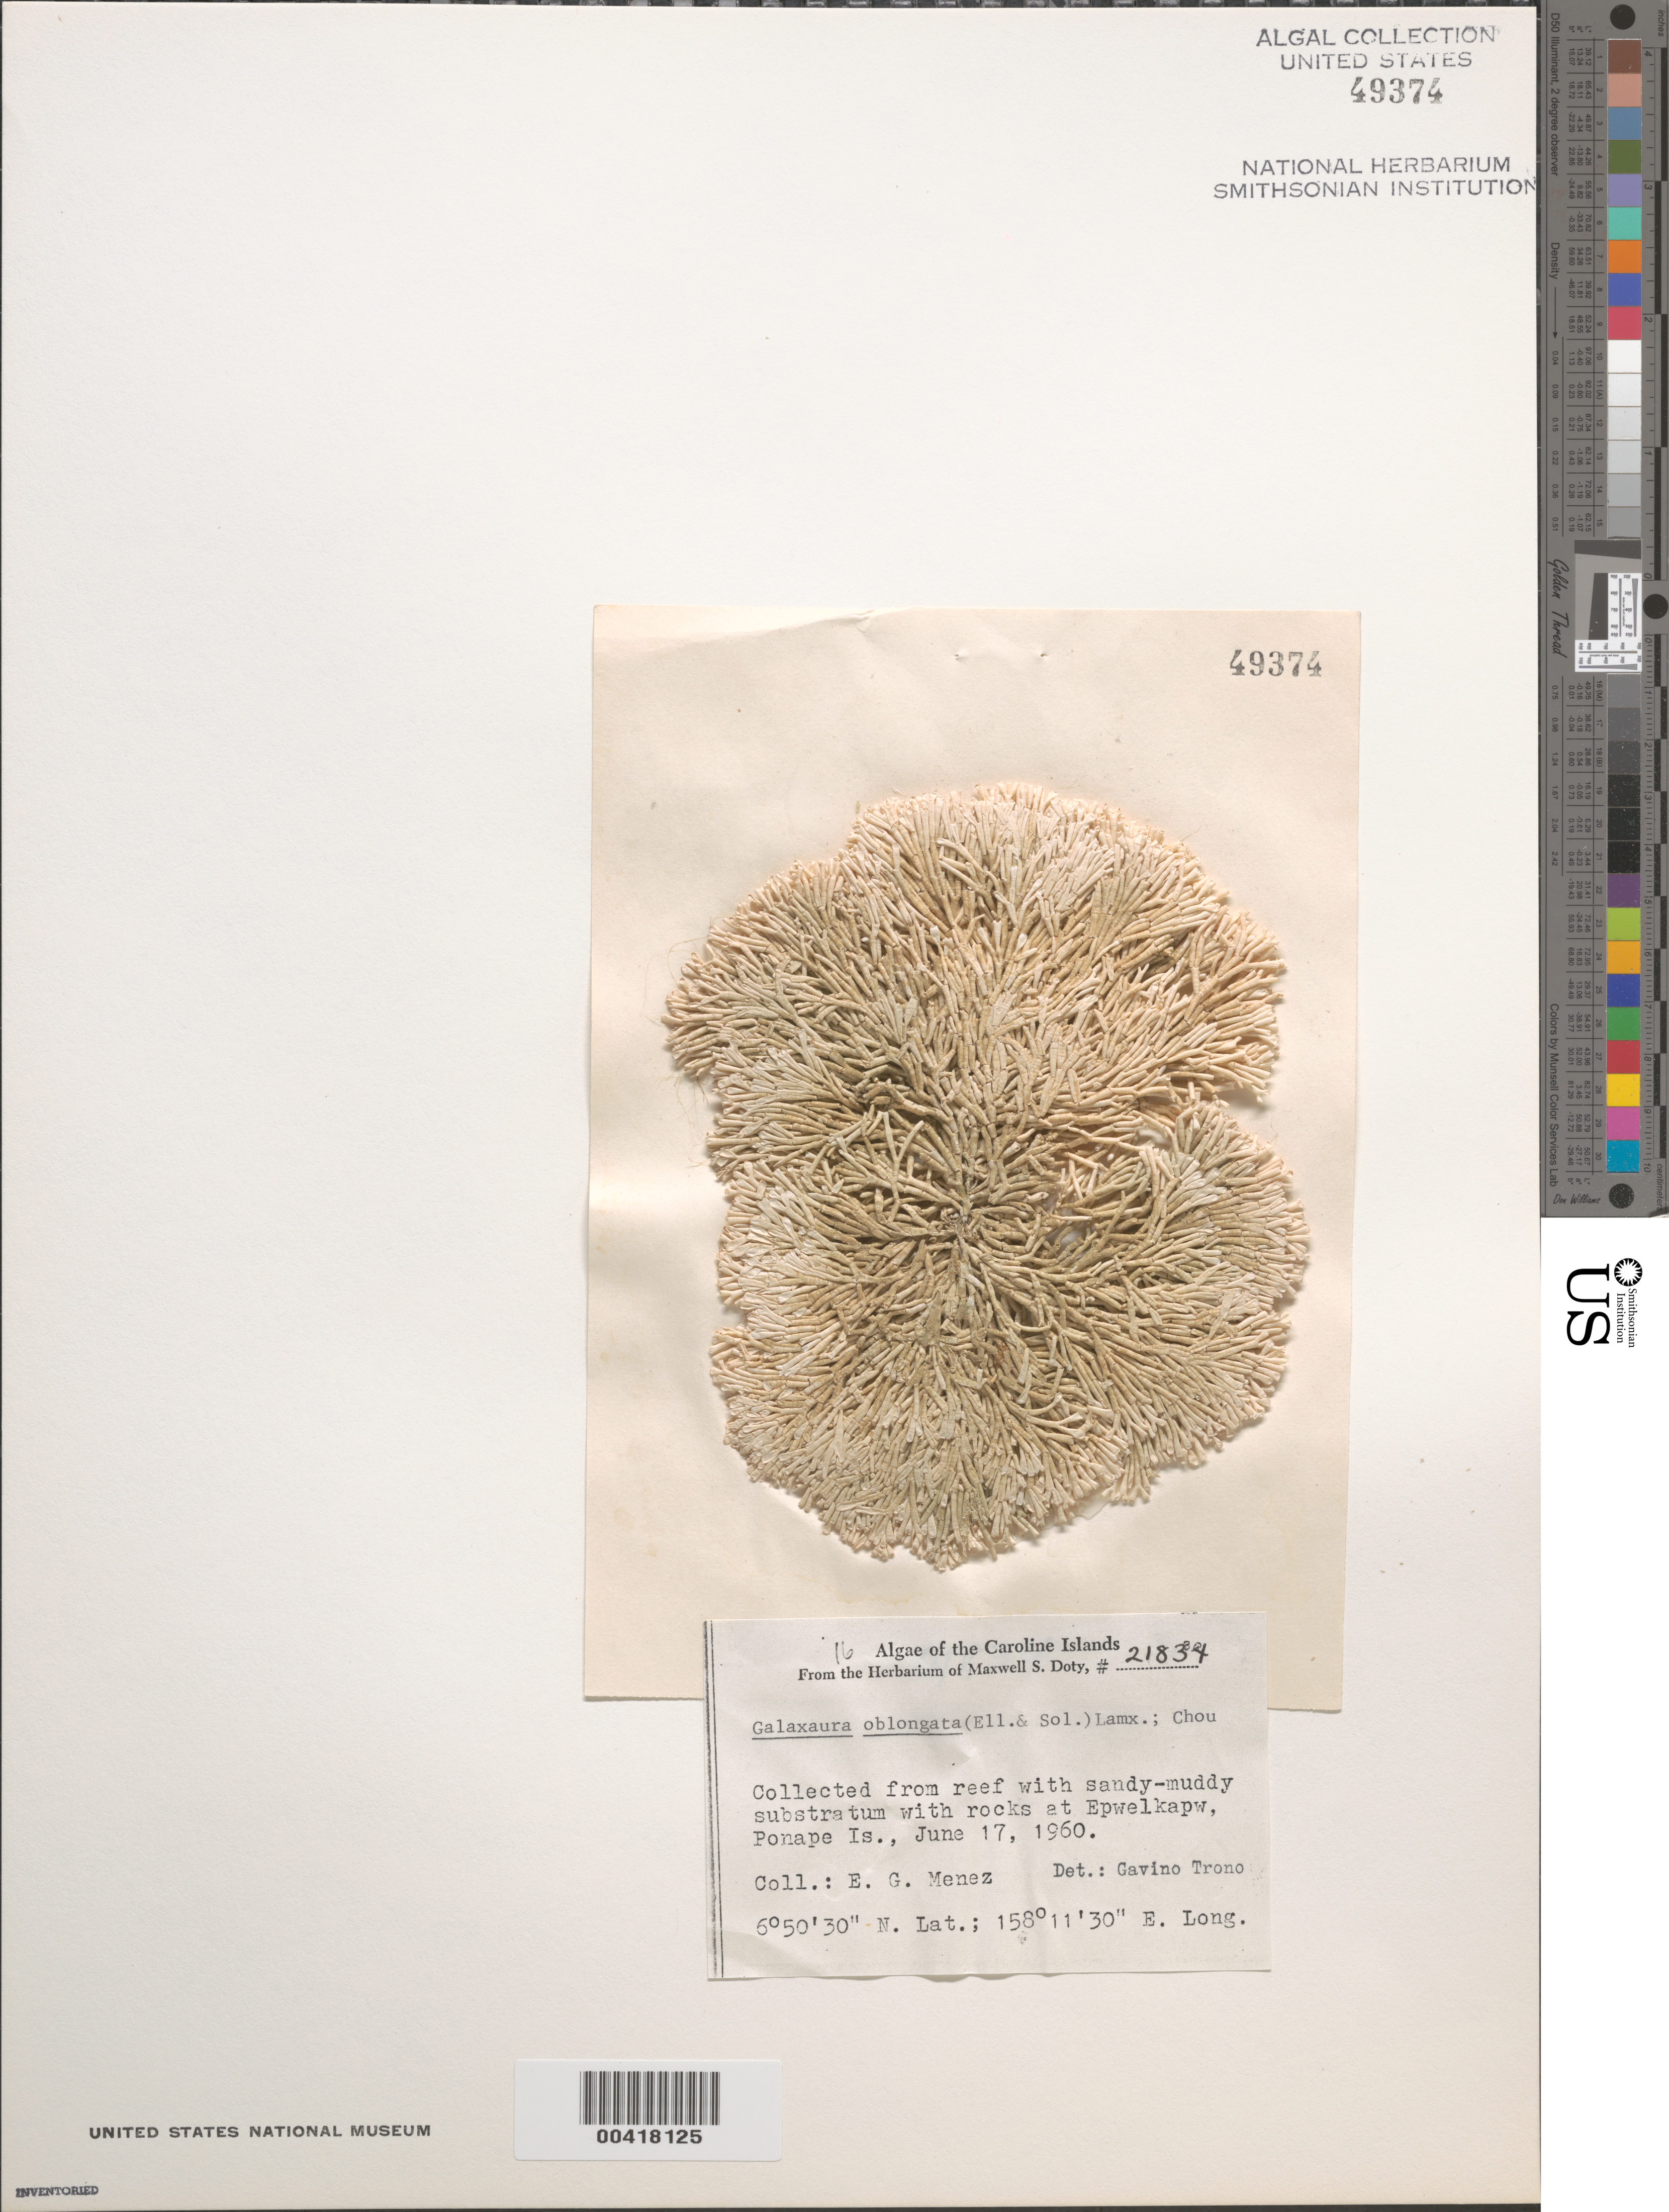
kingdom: Plantae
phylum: Rhodophyta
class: Florideophyceae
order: Nemaliales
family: Galaxauraceae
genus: Tricleocarpa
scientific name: Tricleocarpa fragilis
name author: (L.) Huisman & R.A. Towns.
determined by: Algae name updating Project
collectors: Meñez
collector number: MSD 21834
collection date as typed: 17 Jun 1960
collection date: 1960-06-17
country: Micronesia, Federated States of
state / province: Pohnpei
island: Pohnpei [Ponape] Islands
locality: Epwelkapw Islet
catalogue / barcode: US 49374